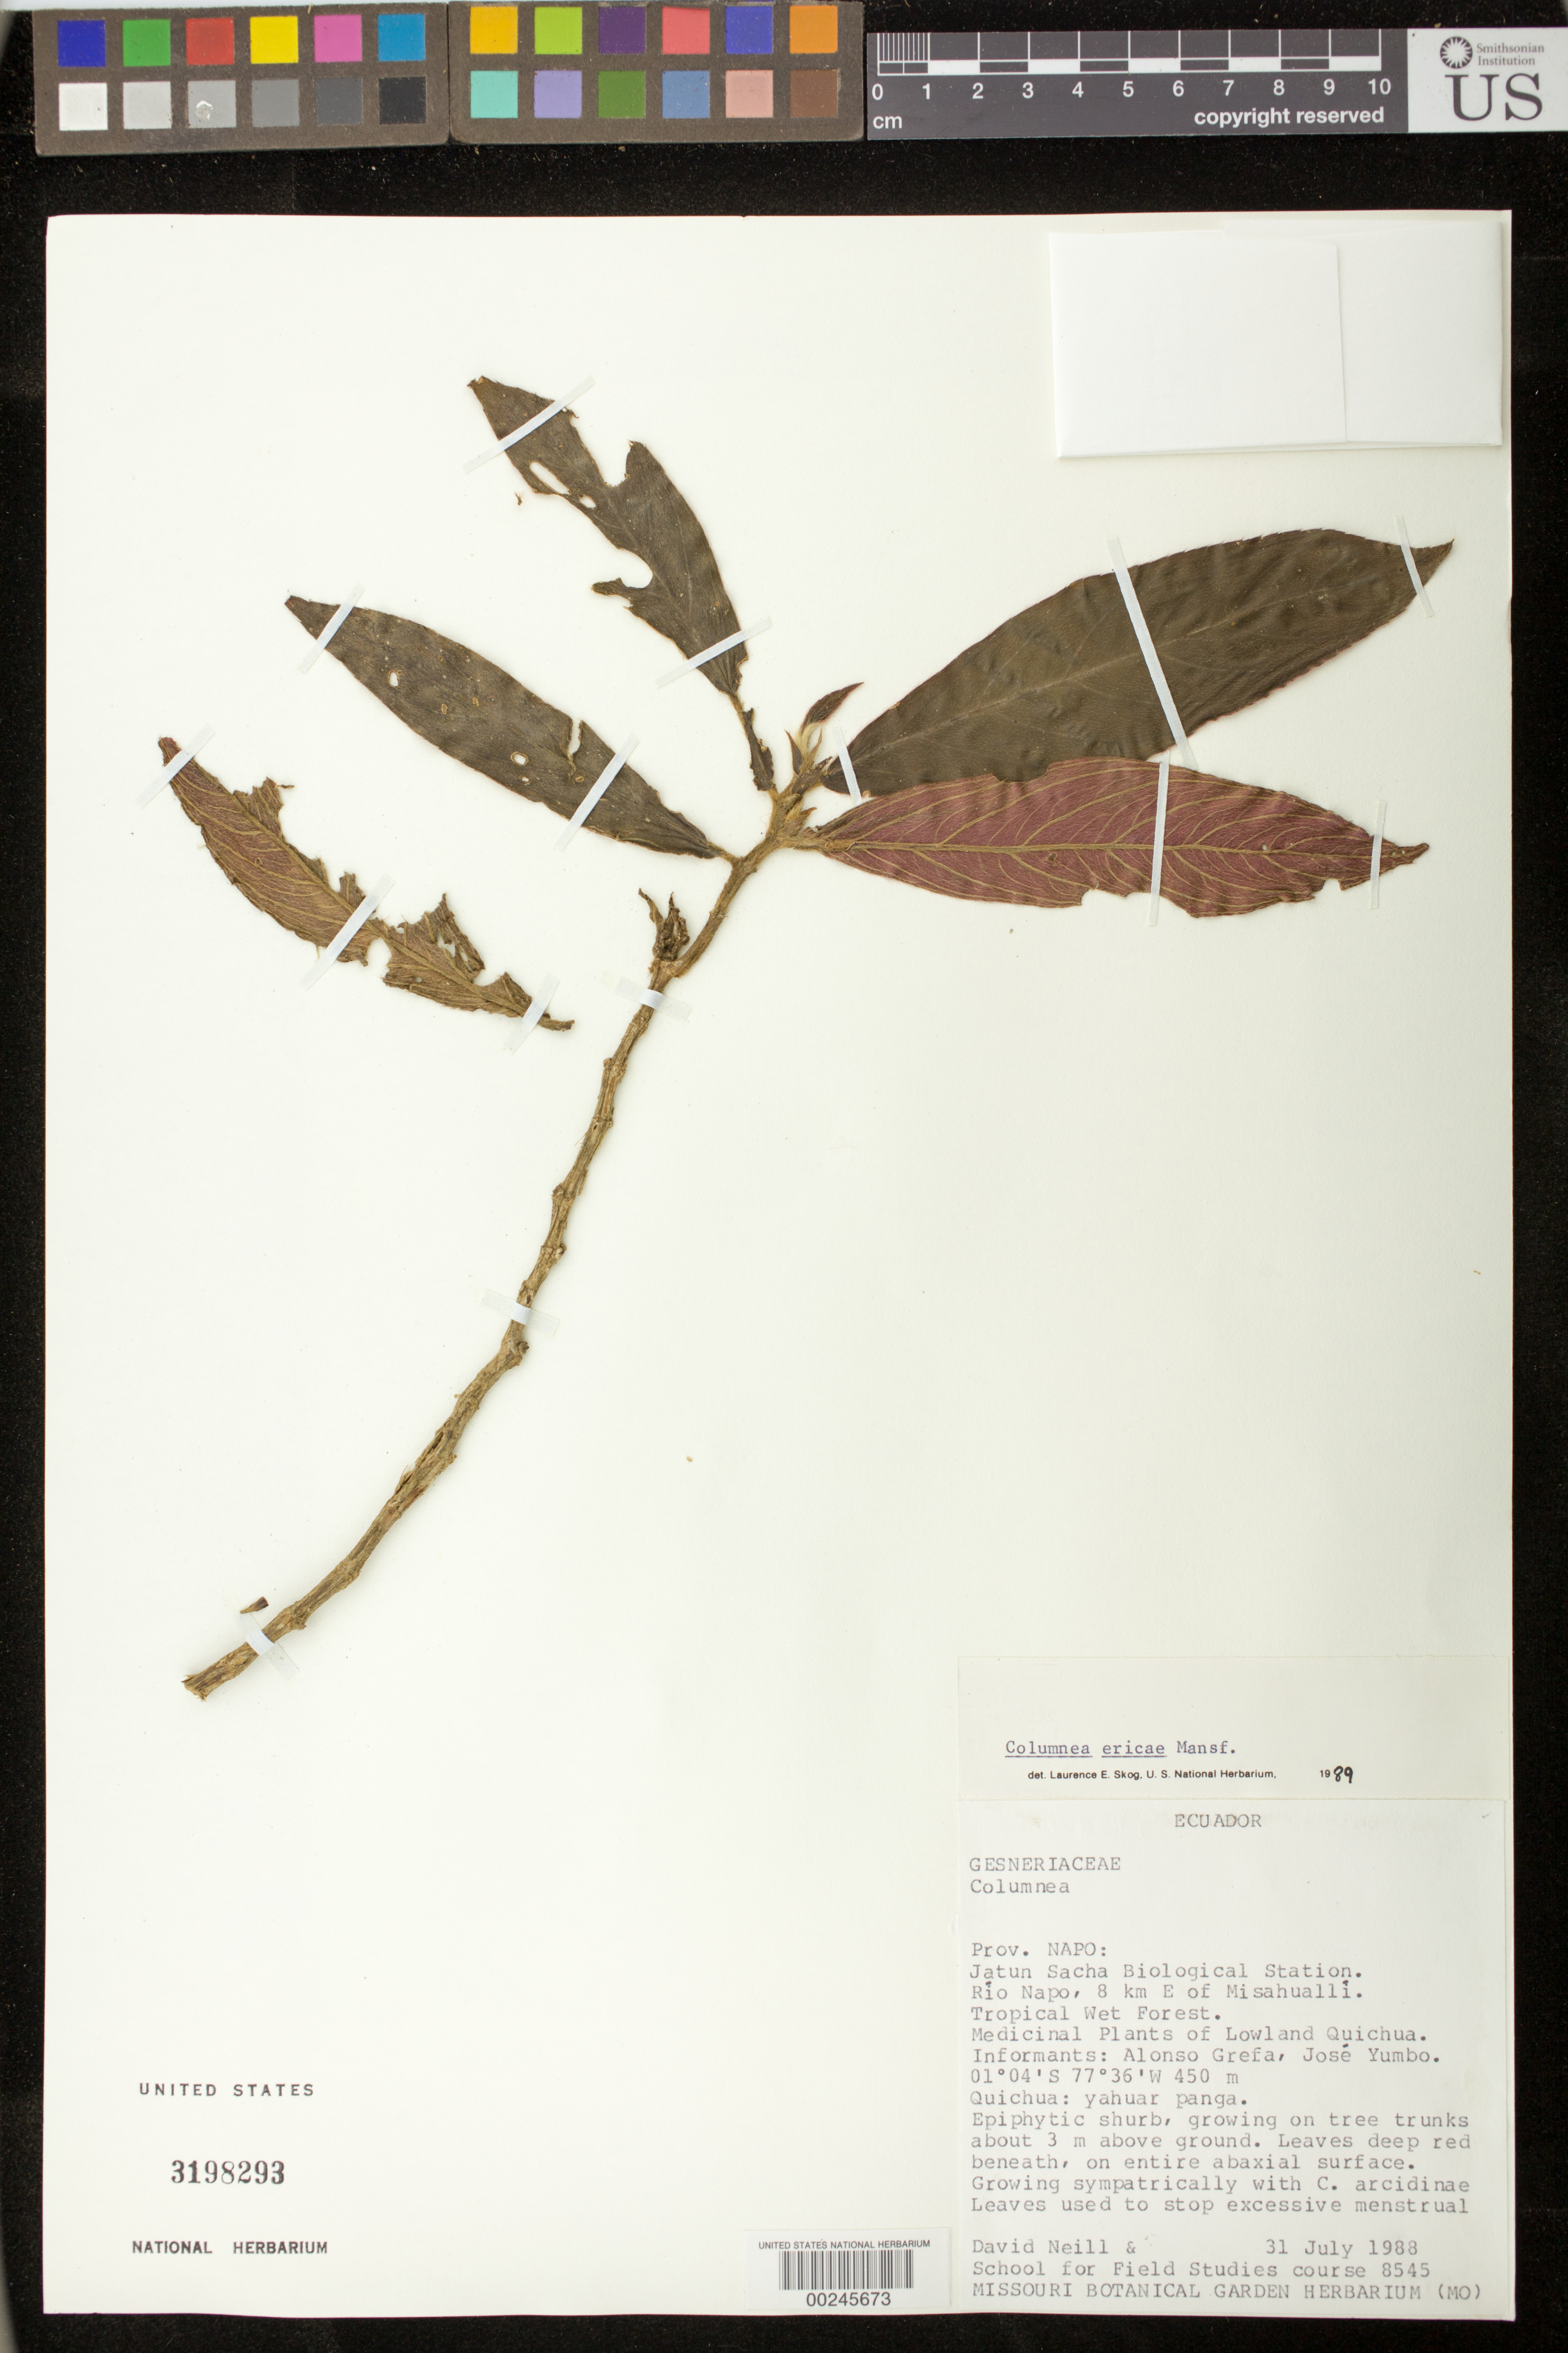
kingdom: Plantae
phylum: Tracheophyta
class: Magnoliopsida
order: Lamiales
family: Gesneriaceae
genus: Columnea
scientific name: Columnea ericae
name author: Mansf.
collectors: D. A. Neill & The School for Field Studies Ethnobotany Class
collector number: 8545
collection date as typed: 31 Jul 1988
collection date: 1988-07-31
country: Ecuador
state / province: Napo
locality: Jatun Sacha Biological Station, Rio Napo, 8 km E of Misahualli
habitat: Tropical wet forest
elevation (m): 450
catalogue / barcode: US 3198293